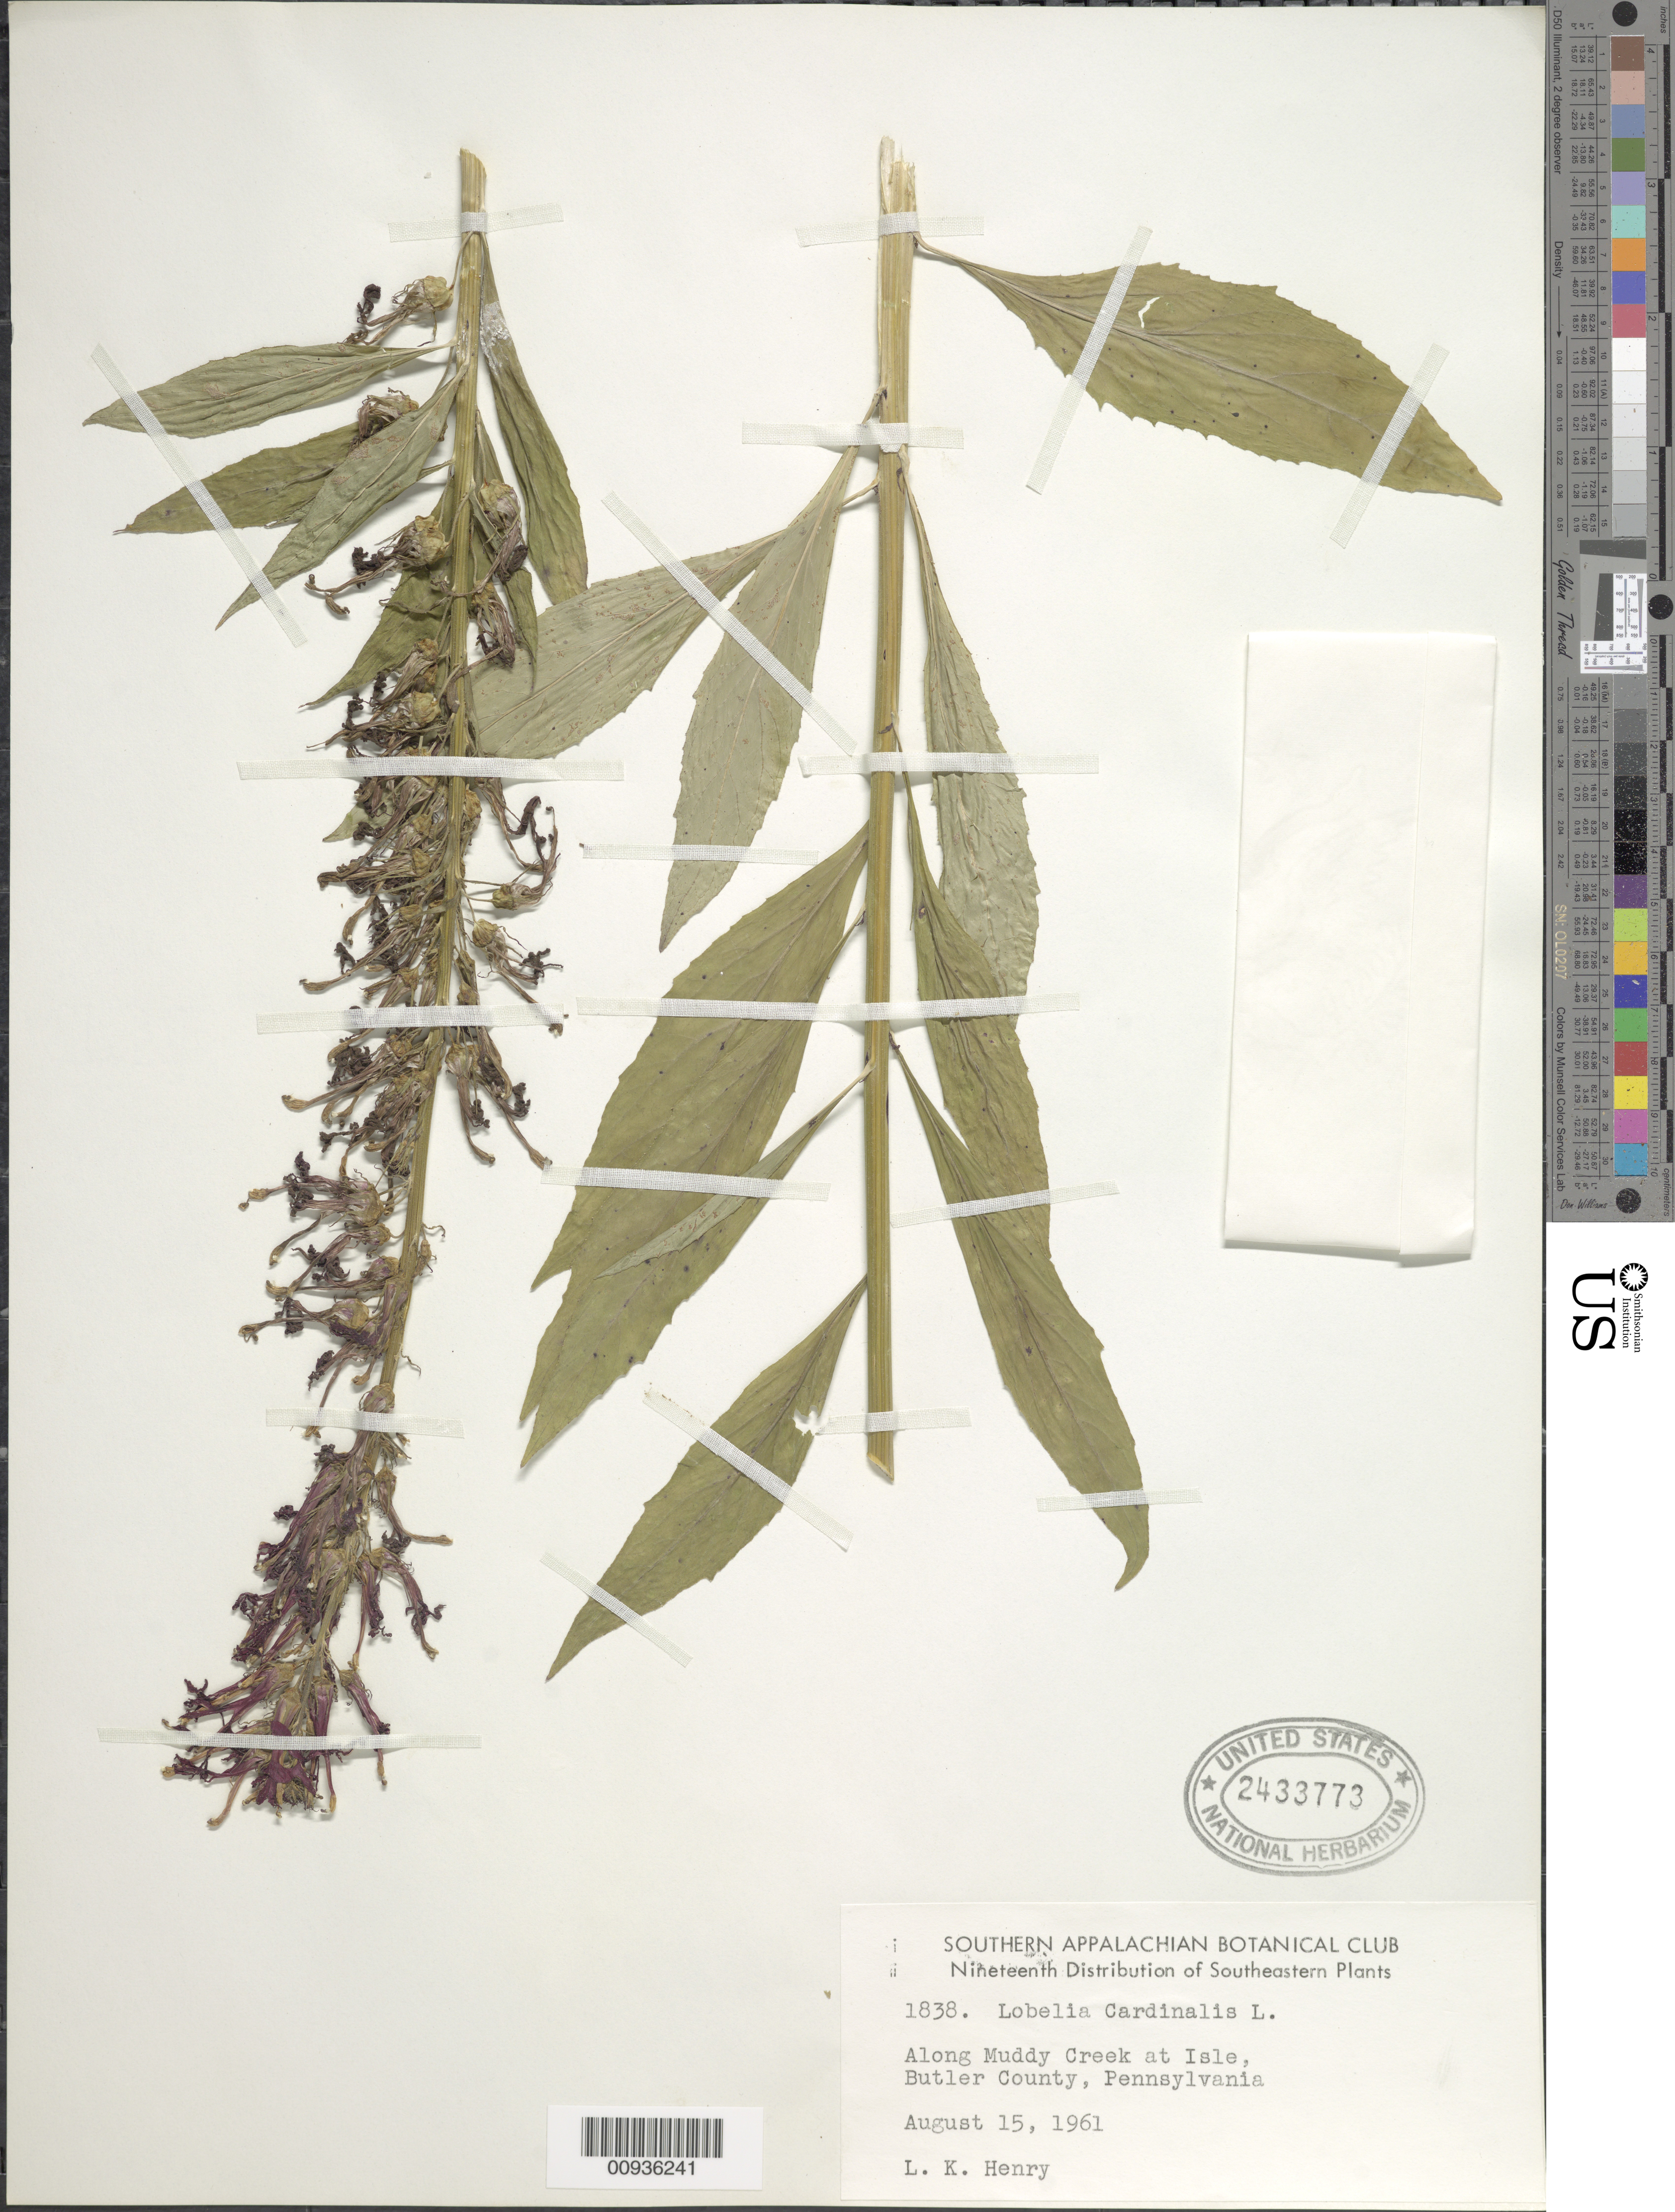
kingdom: Plantae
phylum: Tracheophyta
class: Magnoliopsida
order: Asterales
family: Campanulaceae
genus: Lobelia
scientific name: Lobelia cardinalis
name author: L.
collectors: L. K. Henry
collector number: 1838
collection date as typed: August 15, 1961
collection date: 1961-08-15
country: United States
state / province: Pennsylvania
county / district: Butler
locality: Along Muddy Creek at Isle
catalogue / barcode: US 2433773